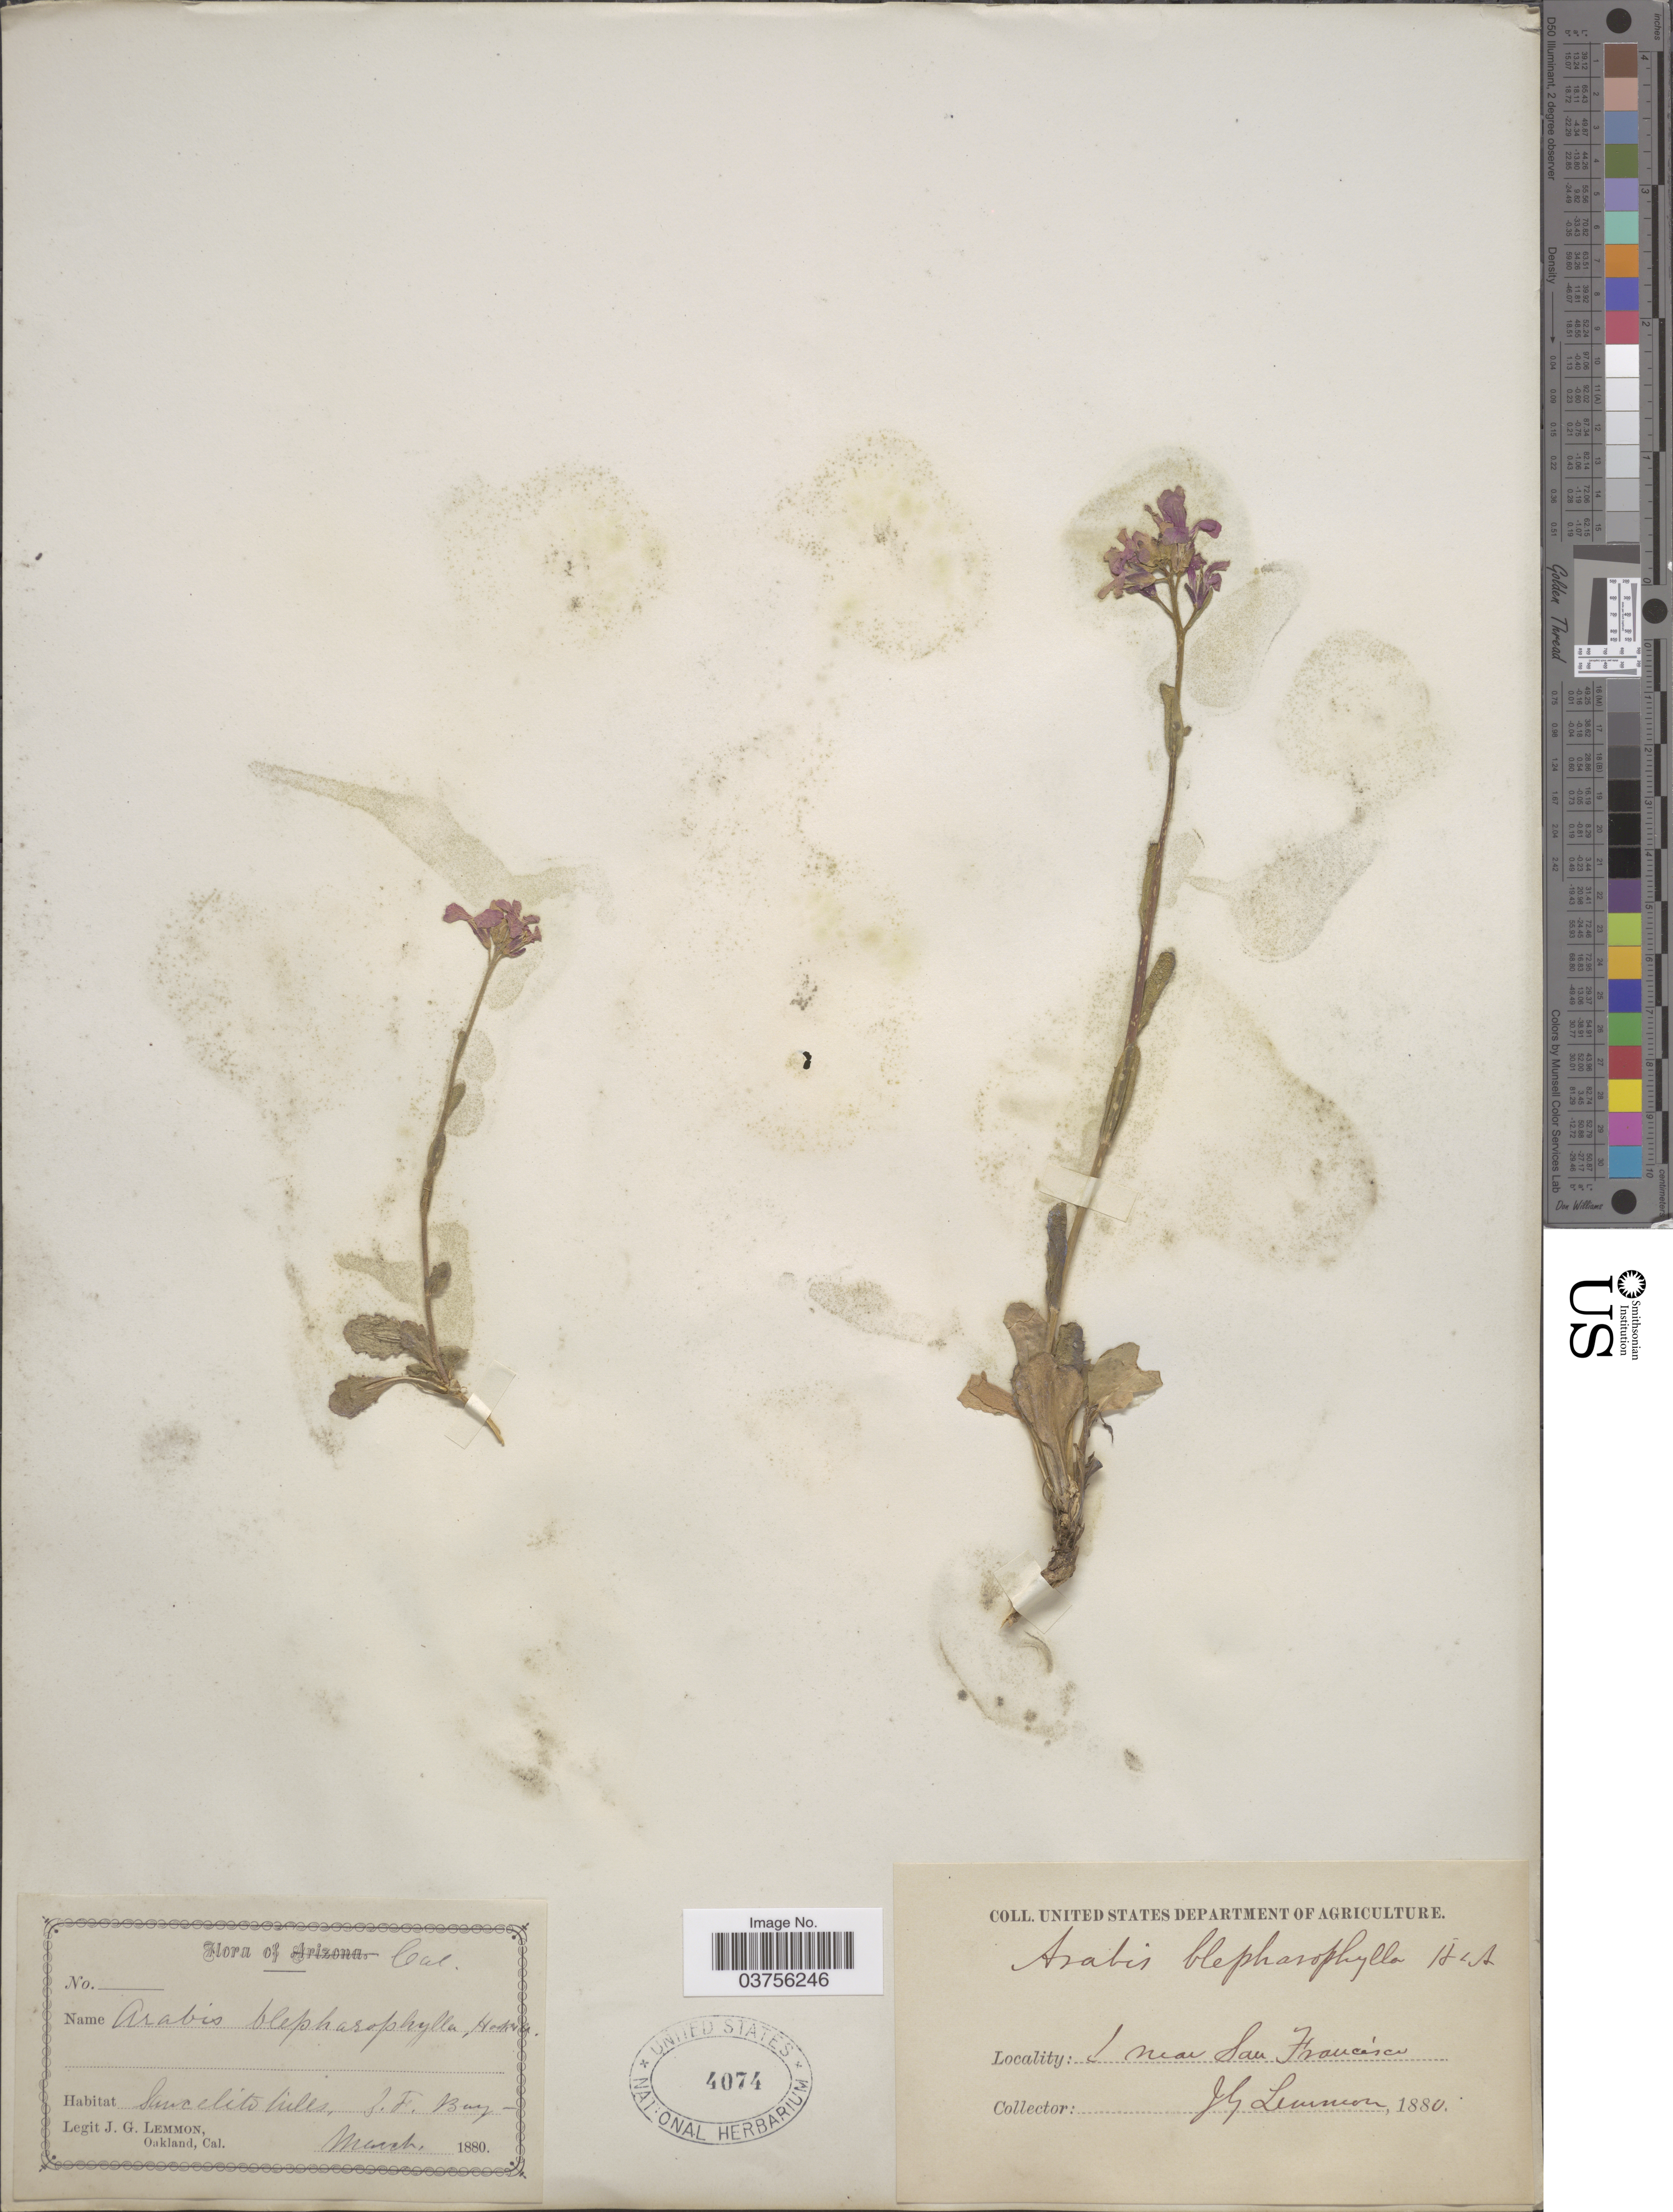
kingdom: Plantae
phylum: Tracheophyta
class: Magnoliopsida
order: Brassicales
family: Brassicaceae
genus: Arabis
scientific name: Arabis blepharophylla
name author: Hook. & Arn.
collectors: J. Lemmon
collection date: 1880-03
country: United States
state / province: California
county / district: San Francisco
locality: Near San Francisco. Saucelito hills, S. F. Bay.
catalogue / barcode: US 4074